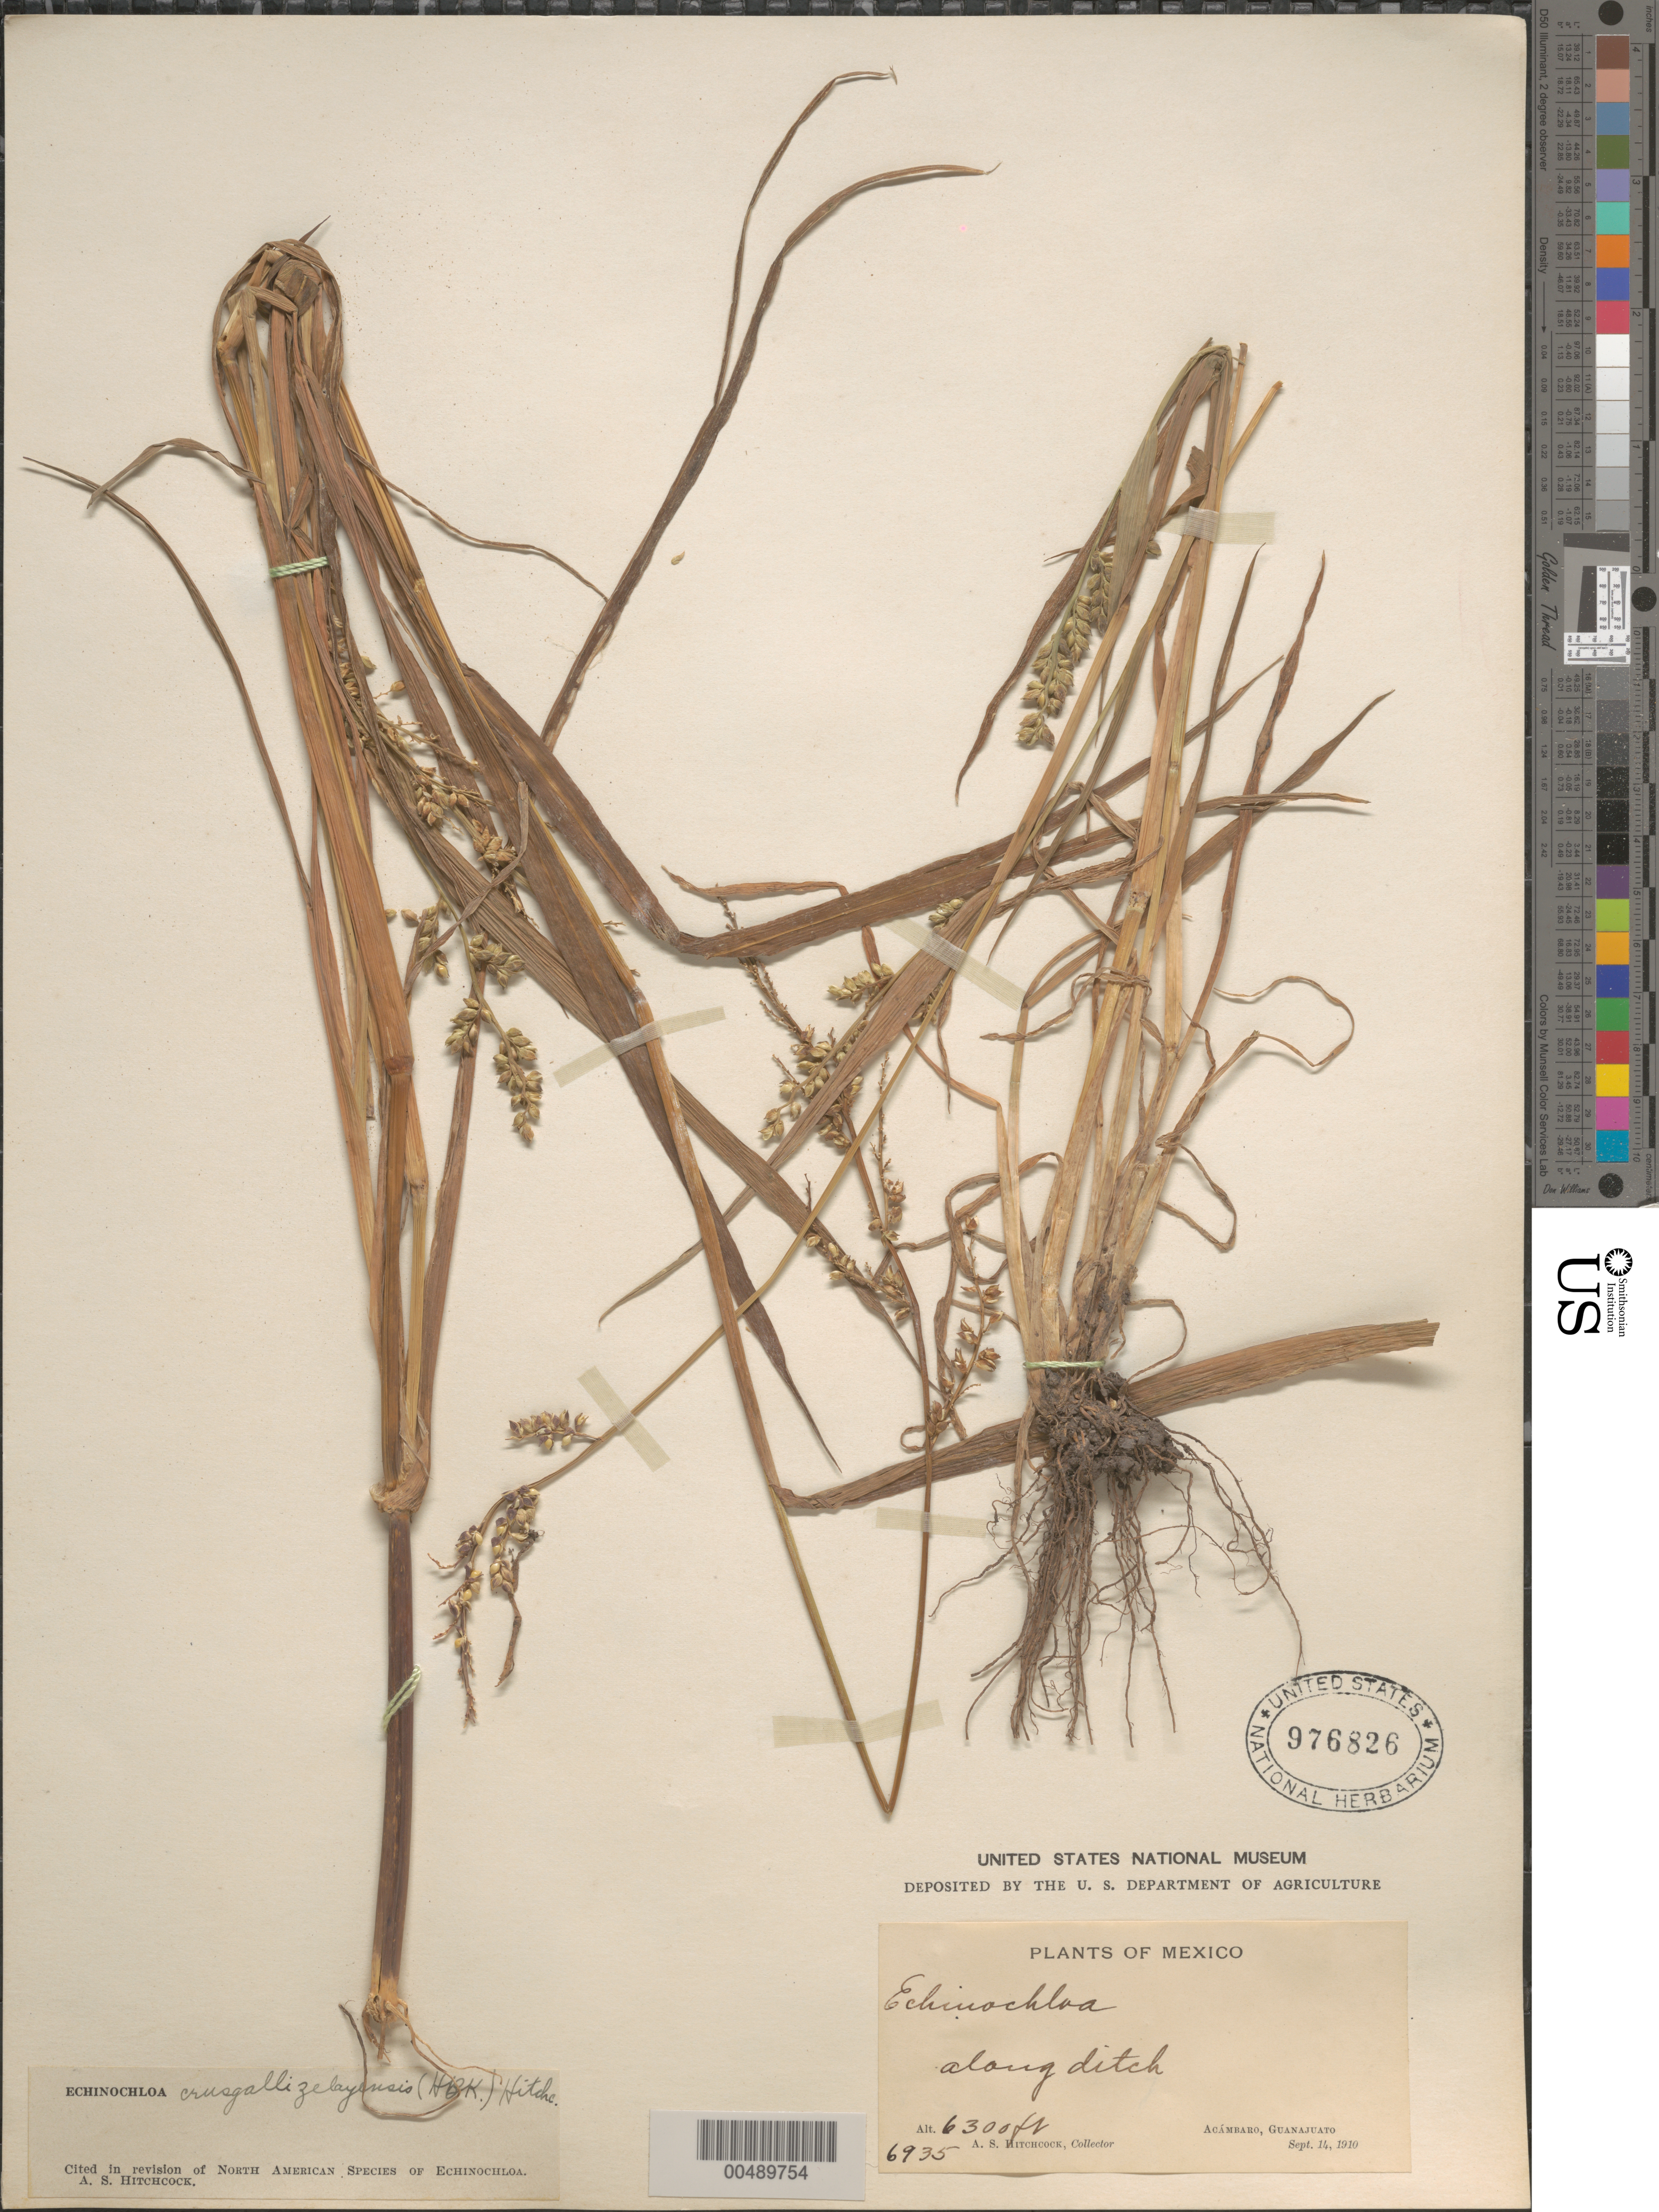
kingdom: Plantae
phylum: Tracheophyta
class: Liliopsida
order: Poales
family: Poaceae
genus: Echinochloa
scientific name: Echinochloa crus-galli var. zelayensis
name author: (Kunth) Hitchc.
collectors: A. S. Hitchcock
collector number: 6935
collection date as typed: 14 Sep 1910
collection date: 1910-09-14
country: Mexico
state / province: Guanajuato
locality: Acámbaro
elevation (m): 1920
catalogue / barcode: US 976826